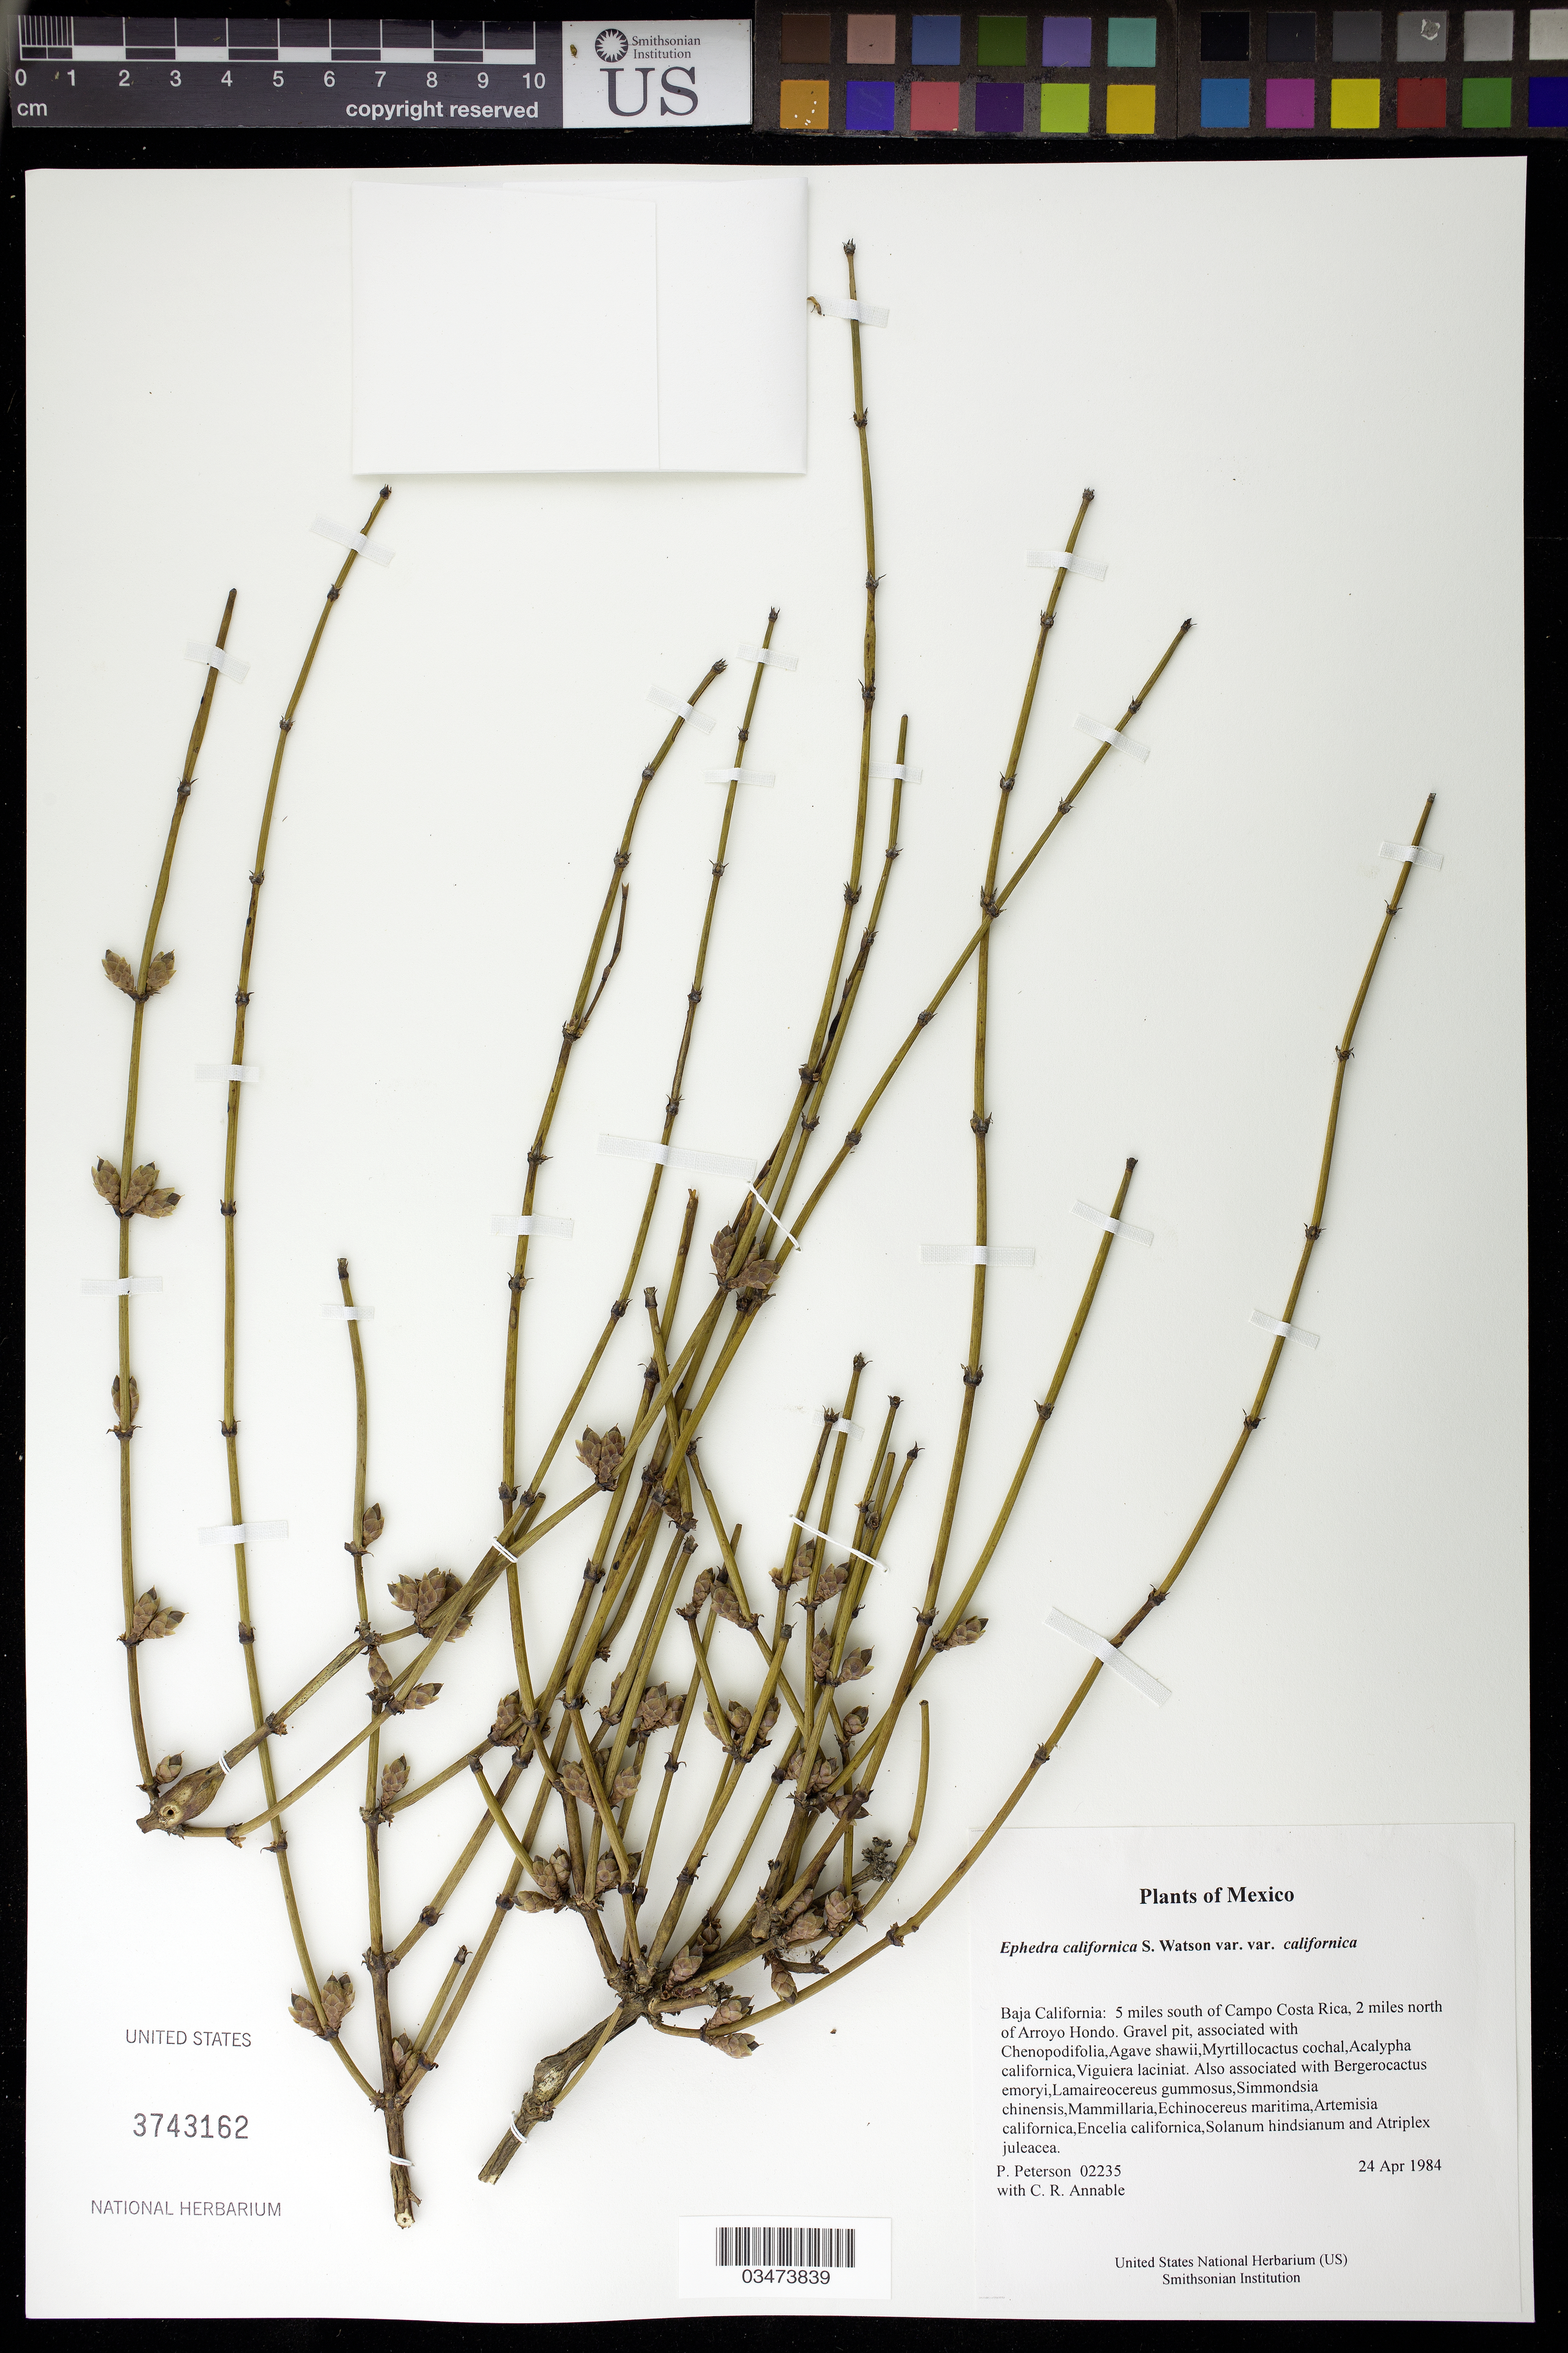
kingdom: Plantae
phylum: Tracheophyta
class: Gnetopsida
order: Ephedrales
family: Ephedraceae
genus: Ephedra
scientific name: Ephedra californica var. californica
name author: S. Watson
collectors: P. M. Peterson & C. R. Annable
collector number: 02235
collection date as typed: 24 Apr 1984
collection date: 1984-04-24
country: Mexico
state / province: Baja California Norte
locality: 5 miles south of Campo Costa Rica, 2 miles north of Arroyo Hondo.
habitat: Gravel pit, associated with Chenopodifolia,Agave shawii,Myrtillocactus cochal,Acalypha californica,Viguiera laciniat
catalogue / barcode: US 3743162